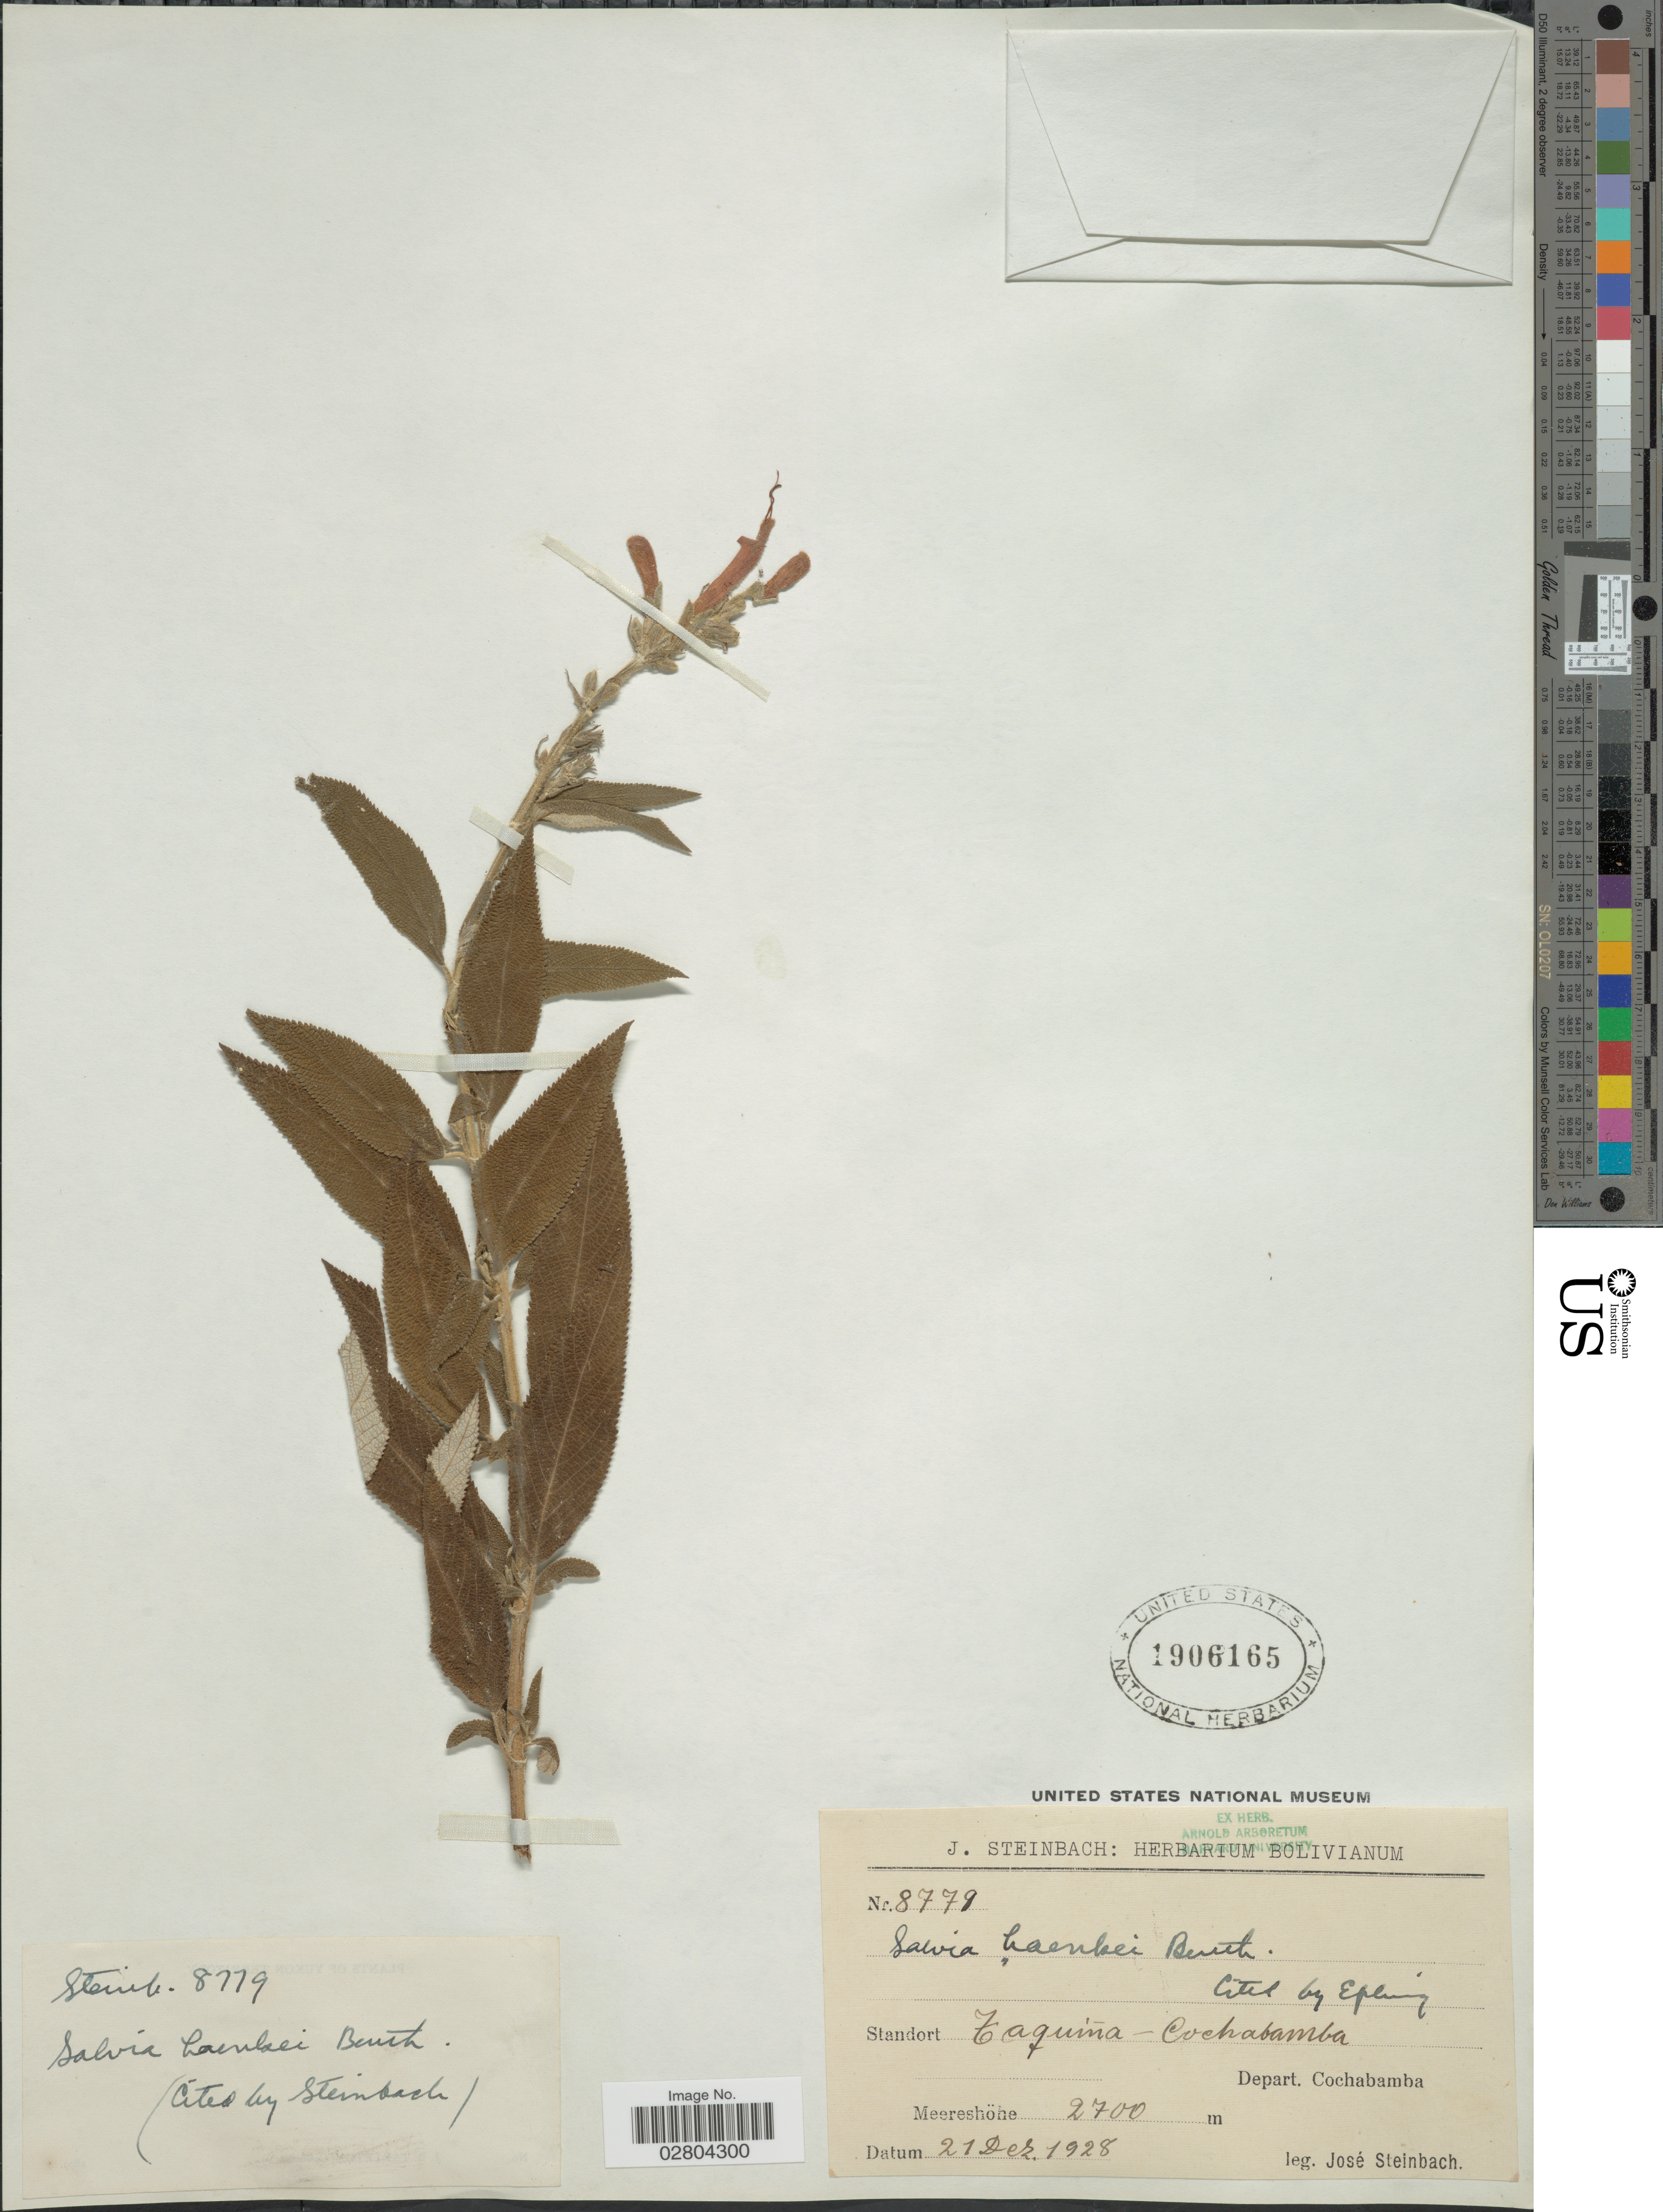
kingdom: Plantae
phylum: Tracheophyta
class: Magnoliopsida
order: Lamiales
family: Lamiaceae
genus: Salvia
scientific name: Salvia haenkei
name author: Benth.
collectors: J. Steinbach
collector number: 8779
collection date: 1928-12-21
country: Bolivia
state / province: Cochabamba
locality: Standort Zaquina. Depart. Cochabamba.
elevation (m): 2700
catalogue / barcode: US 1906165